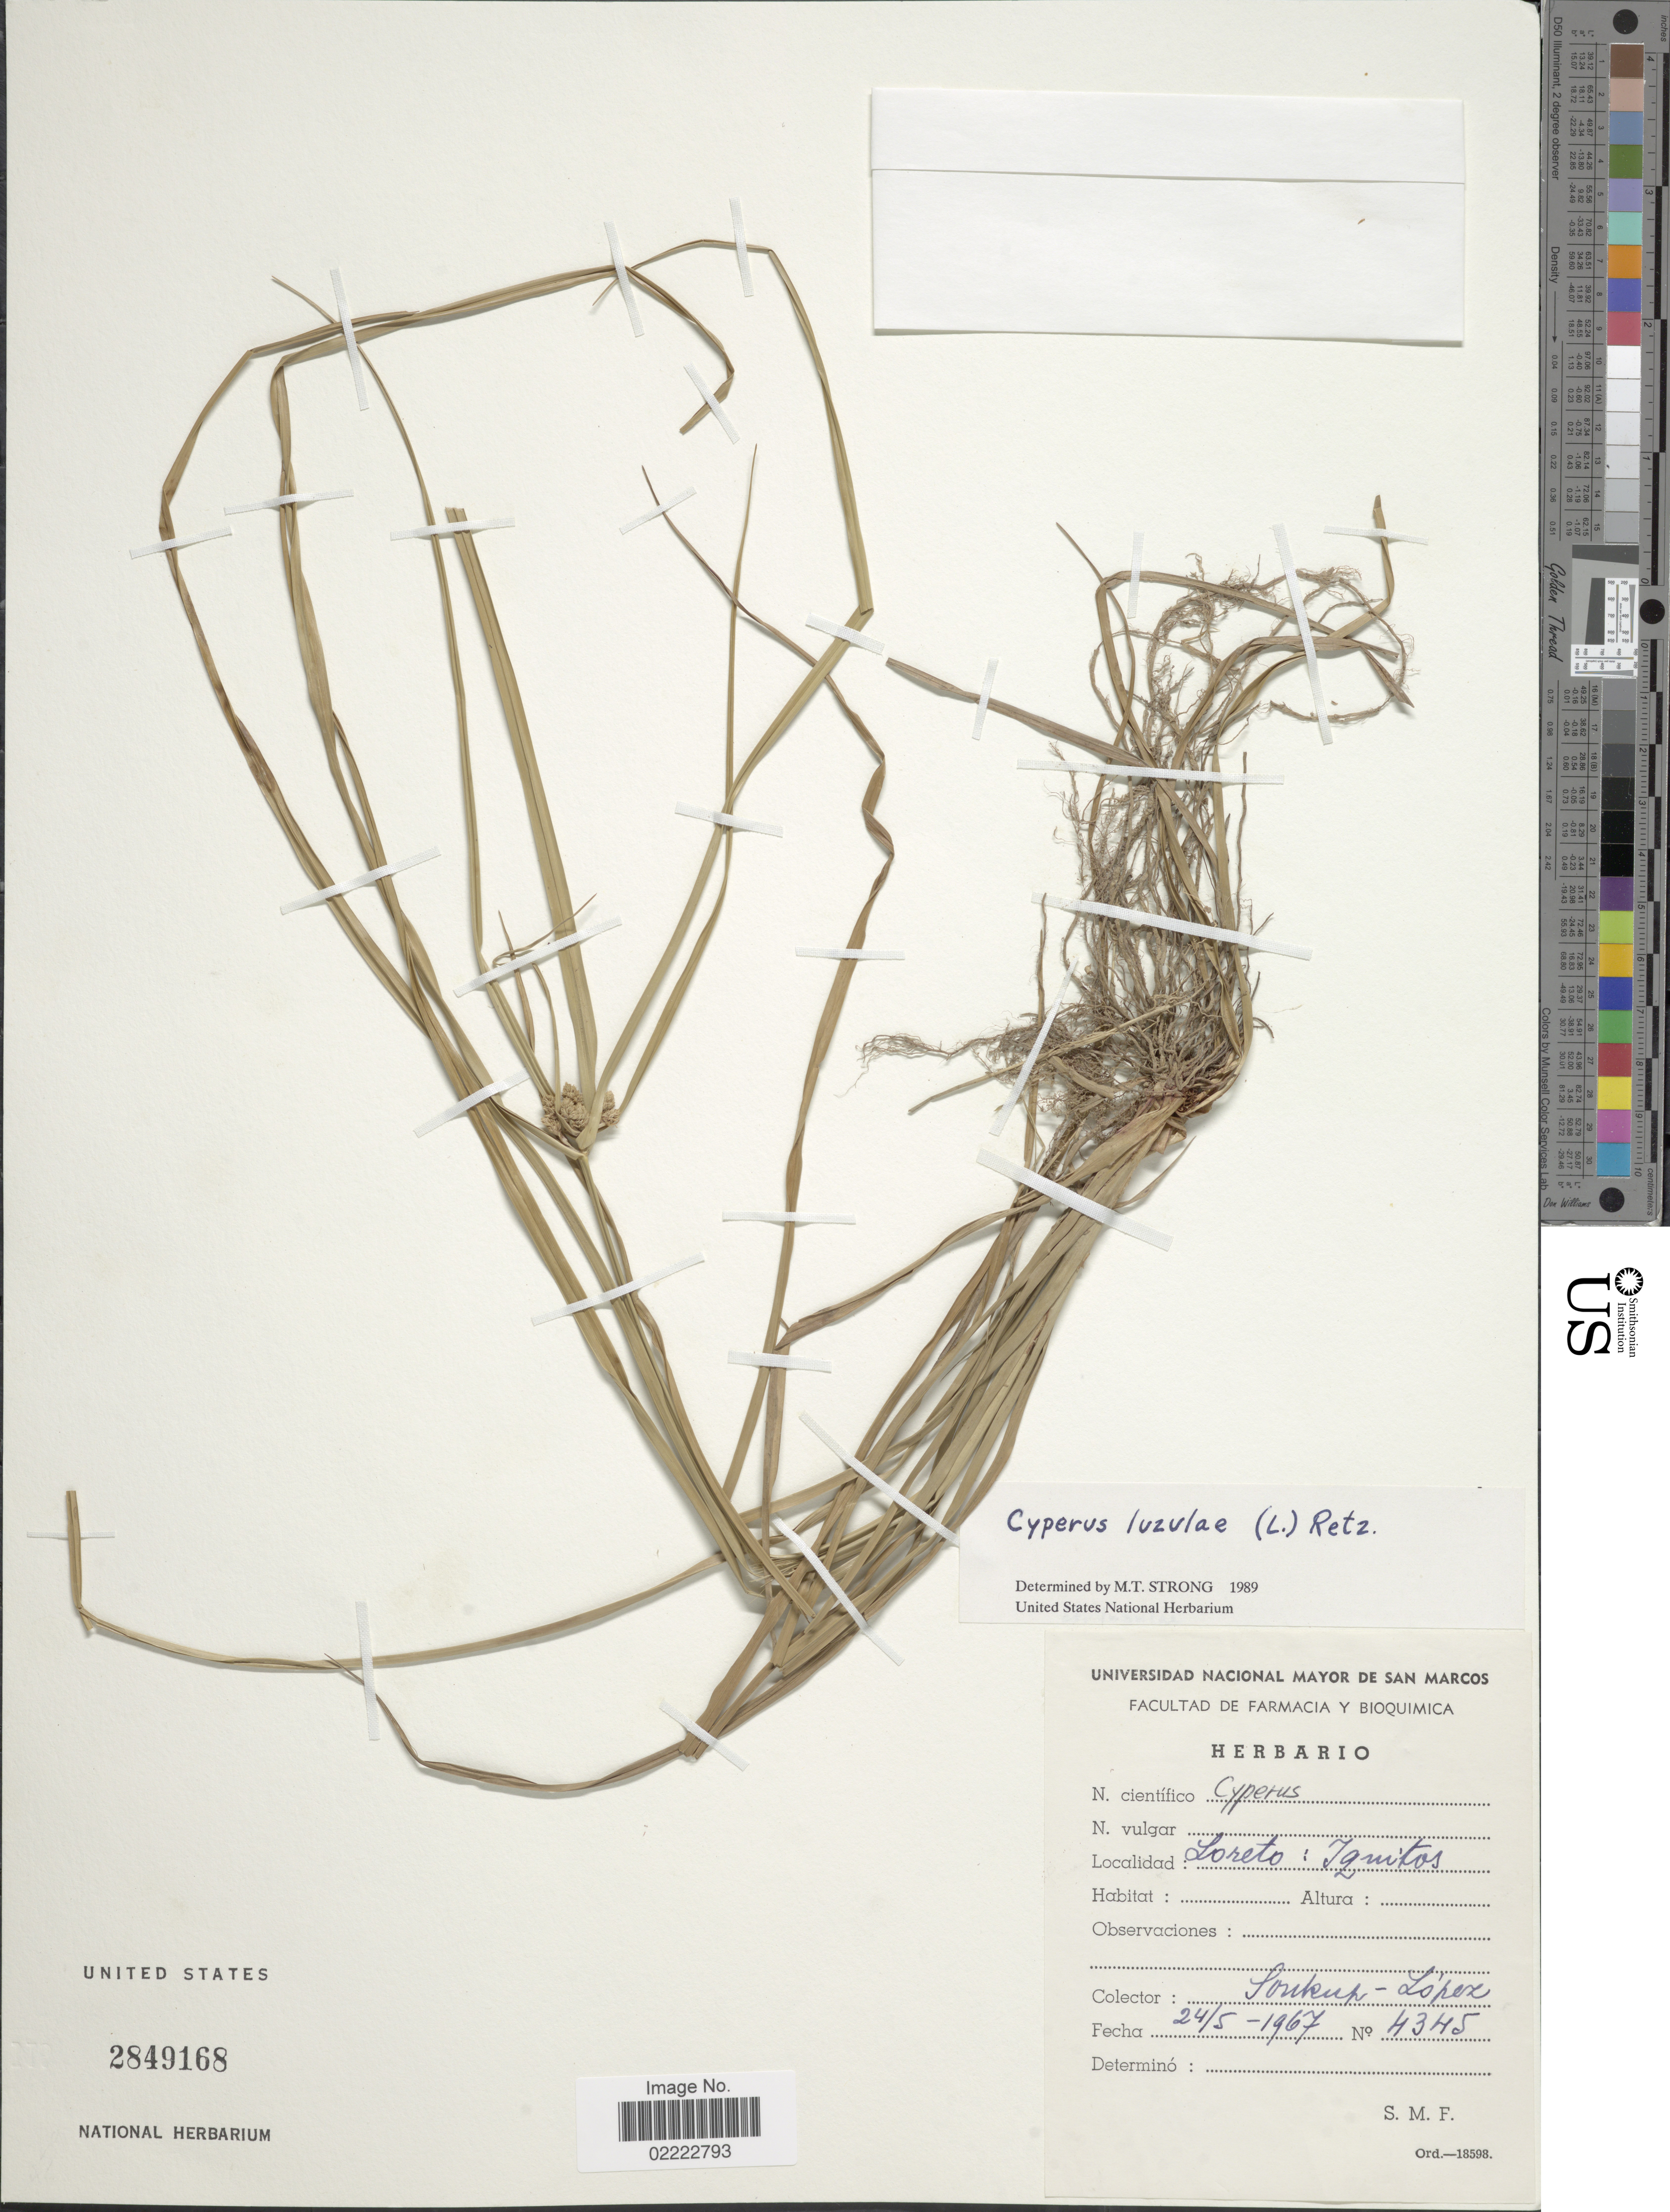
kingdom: Plantae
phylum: Tracheophyta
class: Liliopsida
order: Poales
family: Cyperaceae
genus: Cyperus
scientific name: Cyperus luzulae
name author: (L.) Rottb. ex Retz.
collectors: J. Soukop & -. Lopez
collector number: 4345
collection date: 1967-05-24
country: Peru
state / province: Loreto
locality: Iquitos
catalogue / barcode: US 2849168